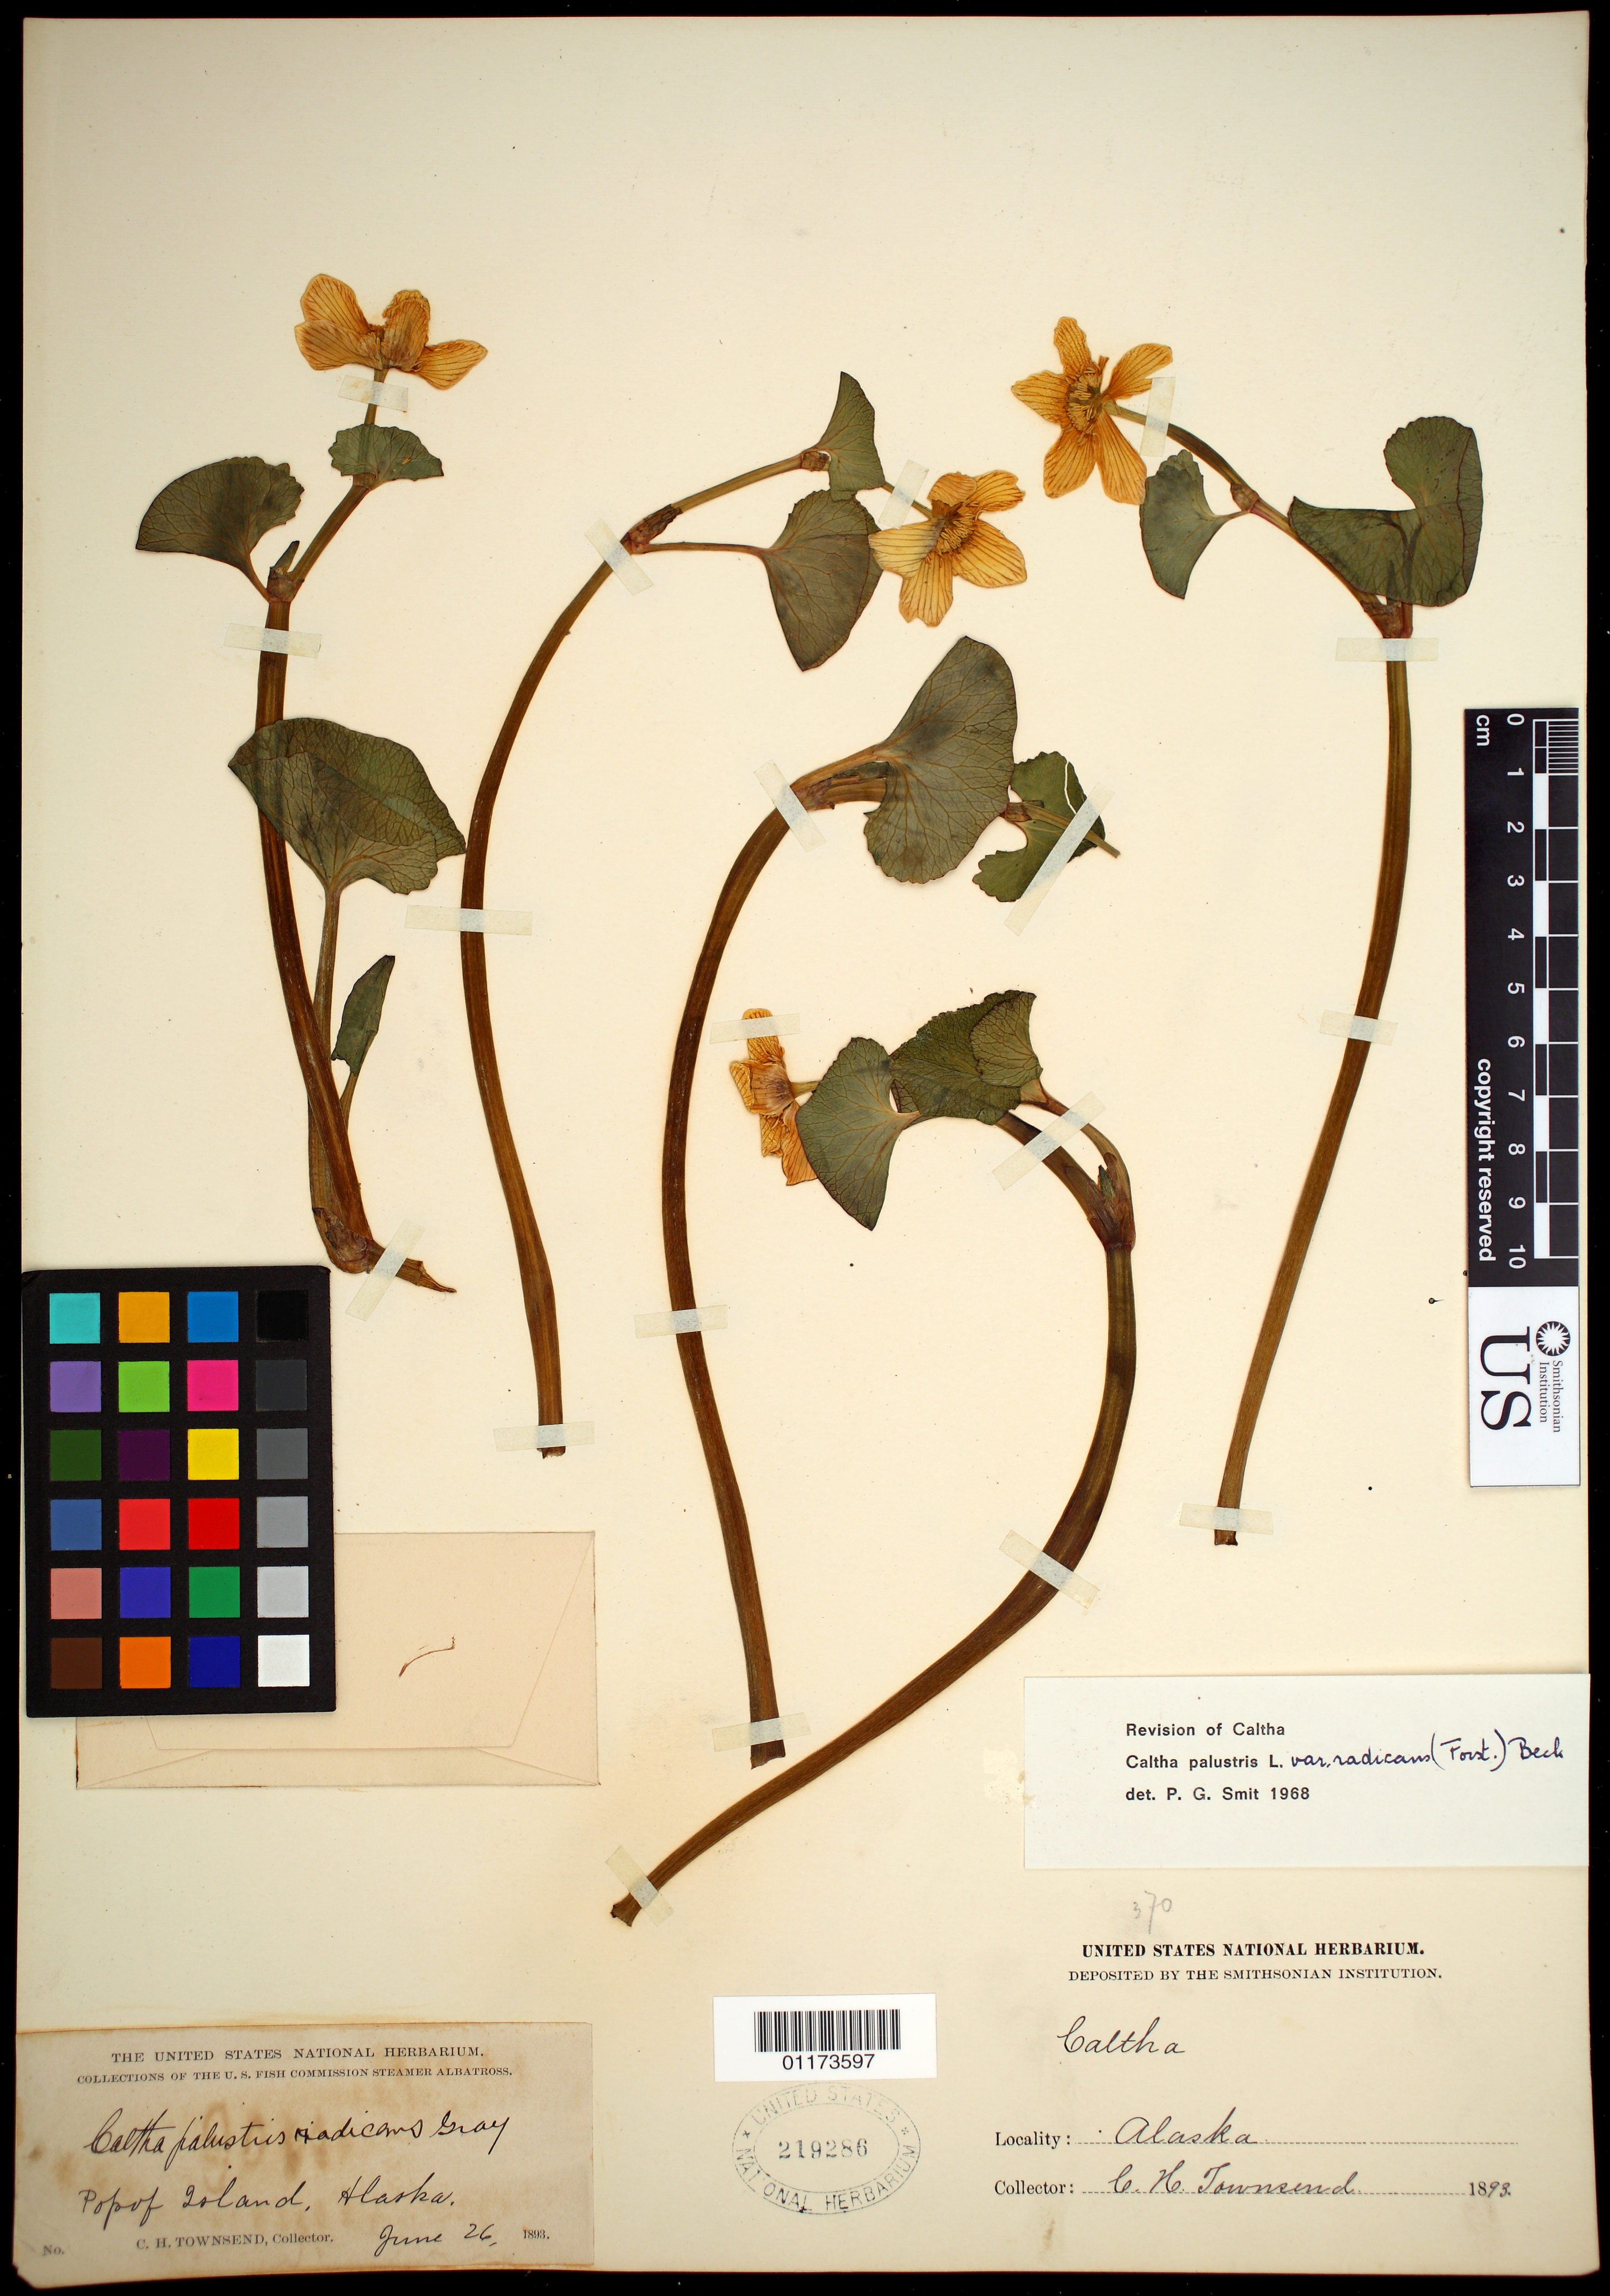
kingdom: Plantae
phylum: Tracheophyta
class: Magnoliopsida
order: Ranunculales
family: Ranunculaceae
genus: Caltha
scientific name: Caltha palustris var. radicans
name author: (T.F. Forst) Beck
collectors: C. H. Townsend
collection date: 1893-06-26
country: United States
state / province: Alaska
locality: Popof Island.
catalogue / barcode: US 219286